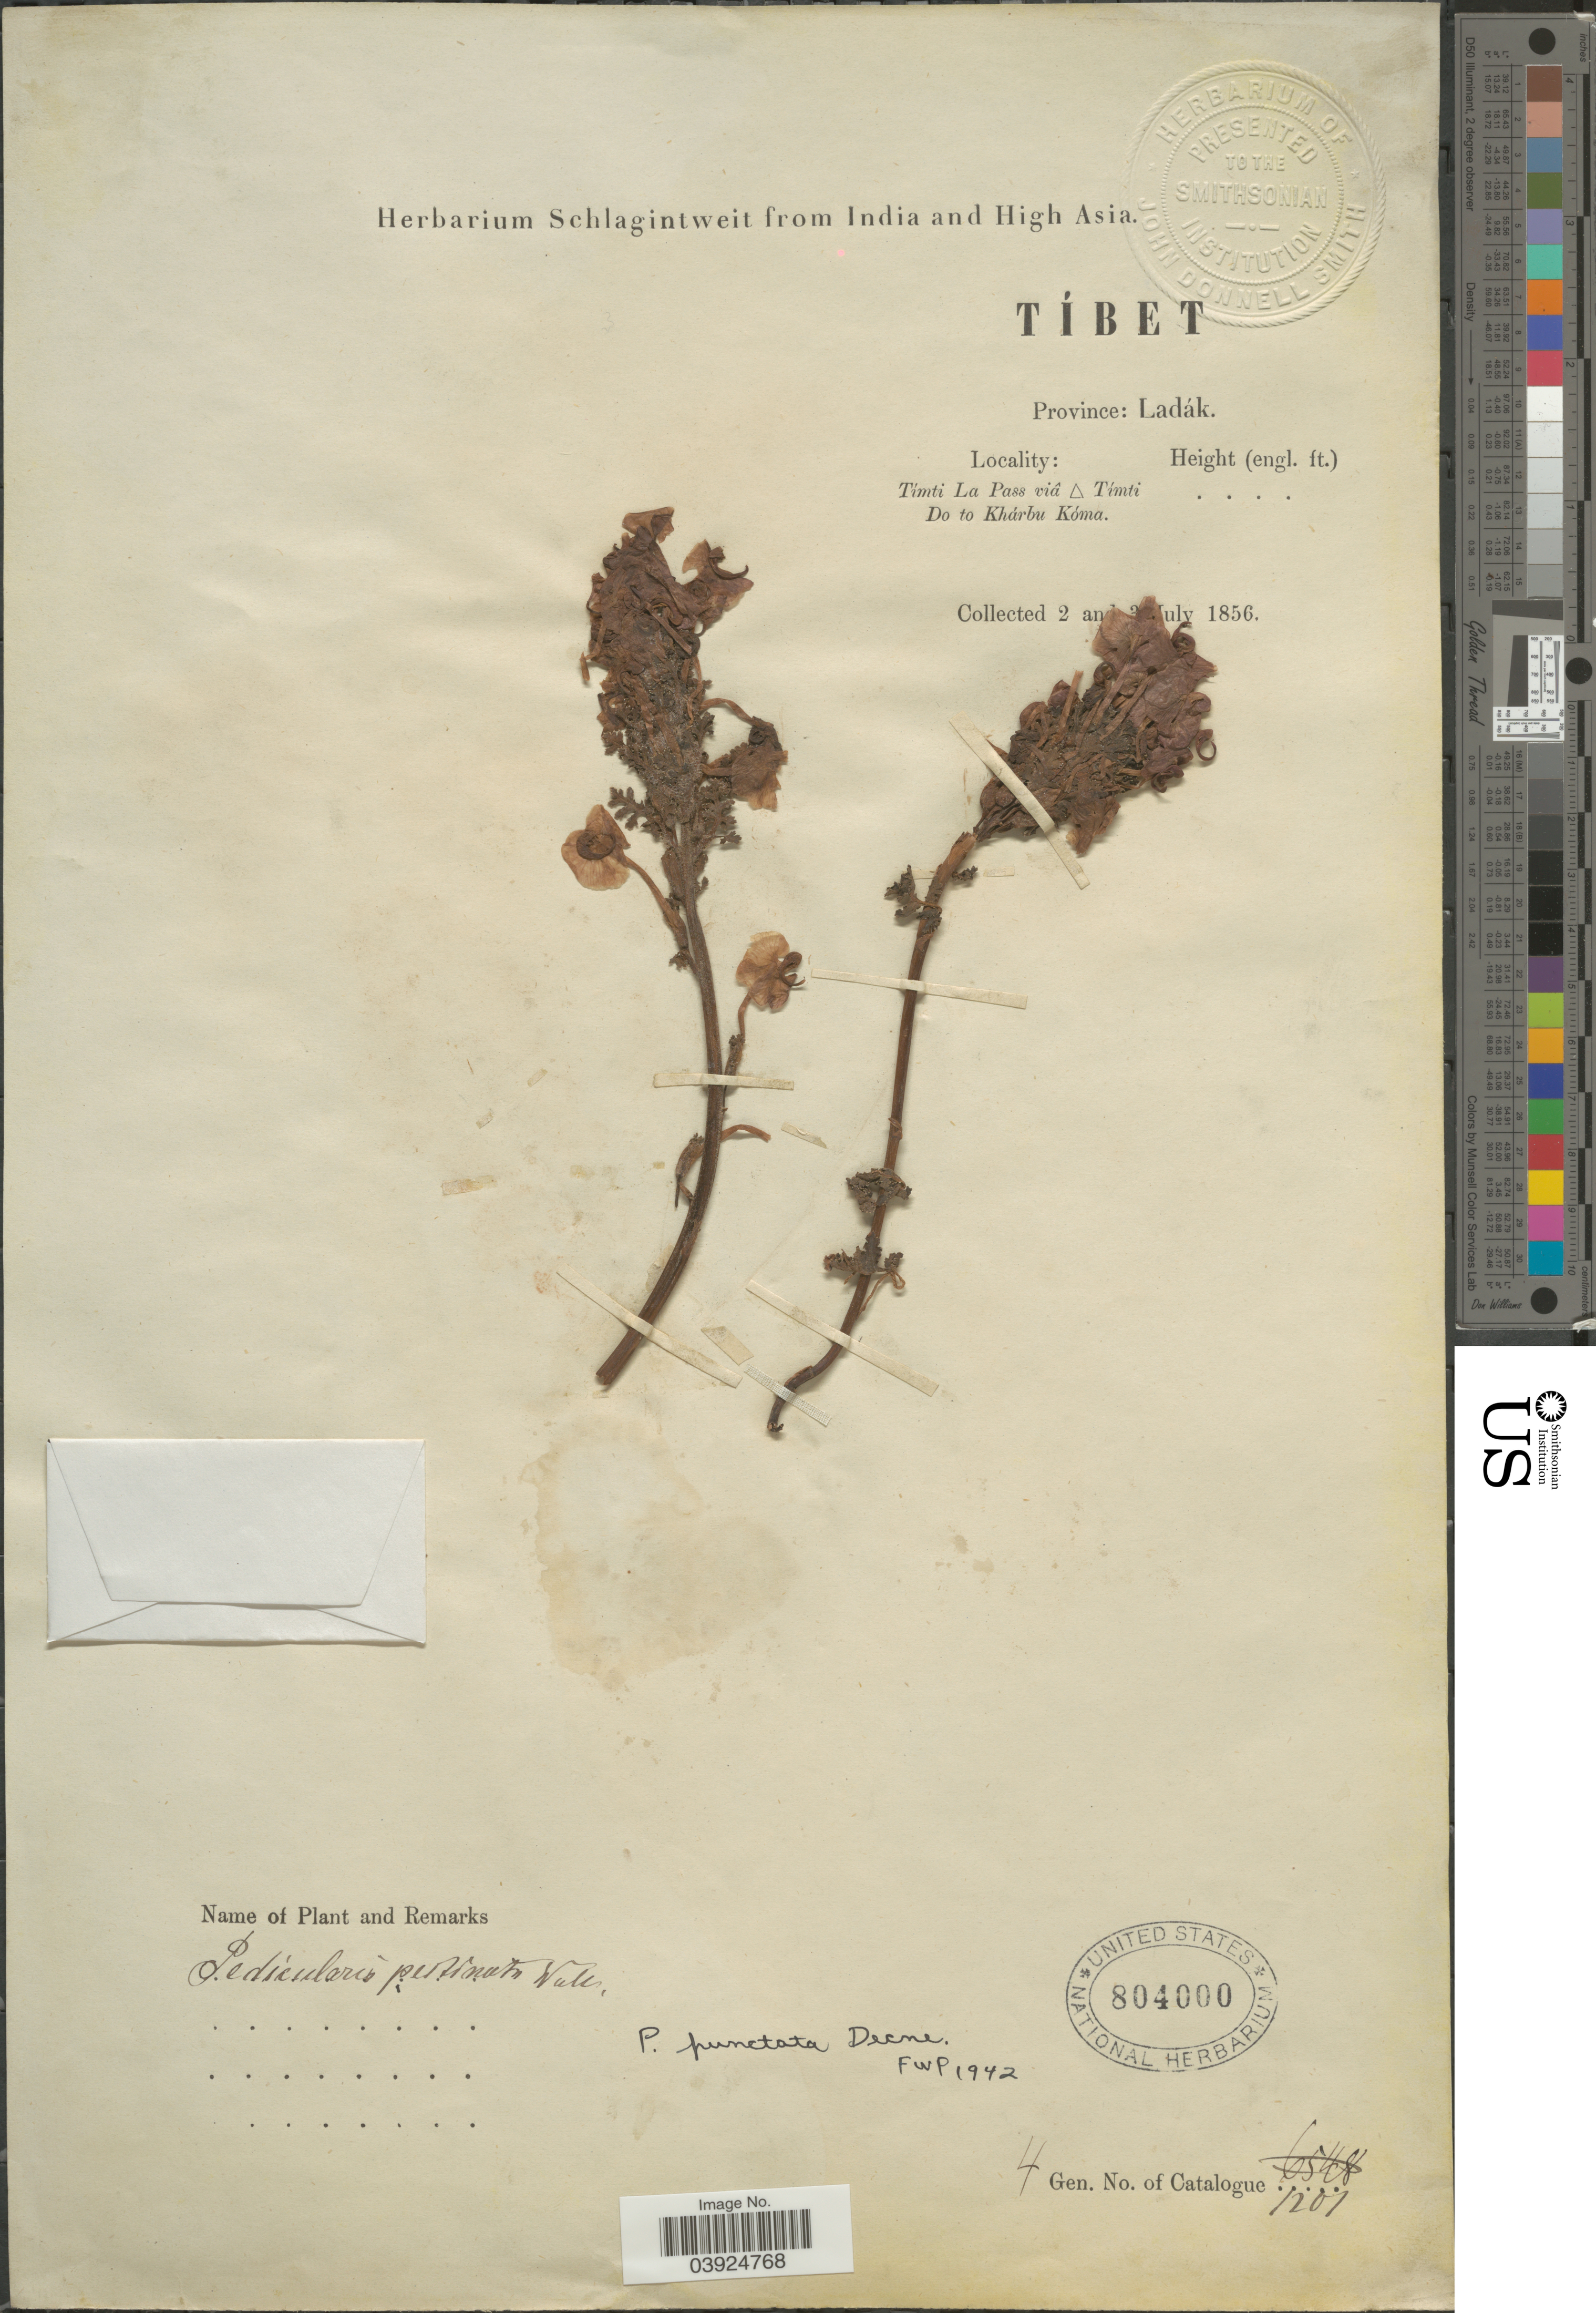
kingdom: Plantae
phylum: Tracheophyta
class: Magnoliopsida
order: Lamiales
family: Orobanchaceae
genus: Pedicularis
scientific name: Pedicularis punctata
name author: Decne.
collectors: ex herb. Schlagintweit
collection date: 1856-07-02/1856-07-03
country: India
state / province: Ladakh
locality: Tíbet. Province: Ladák. Tímti La Pass viâ Tímti Do to Khárbu Kóma.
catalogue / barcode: US 804000